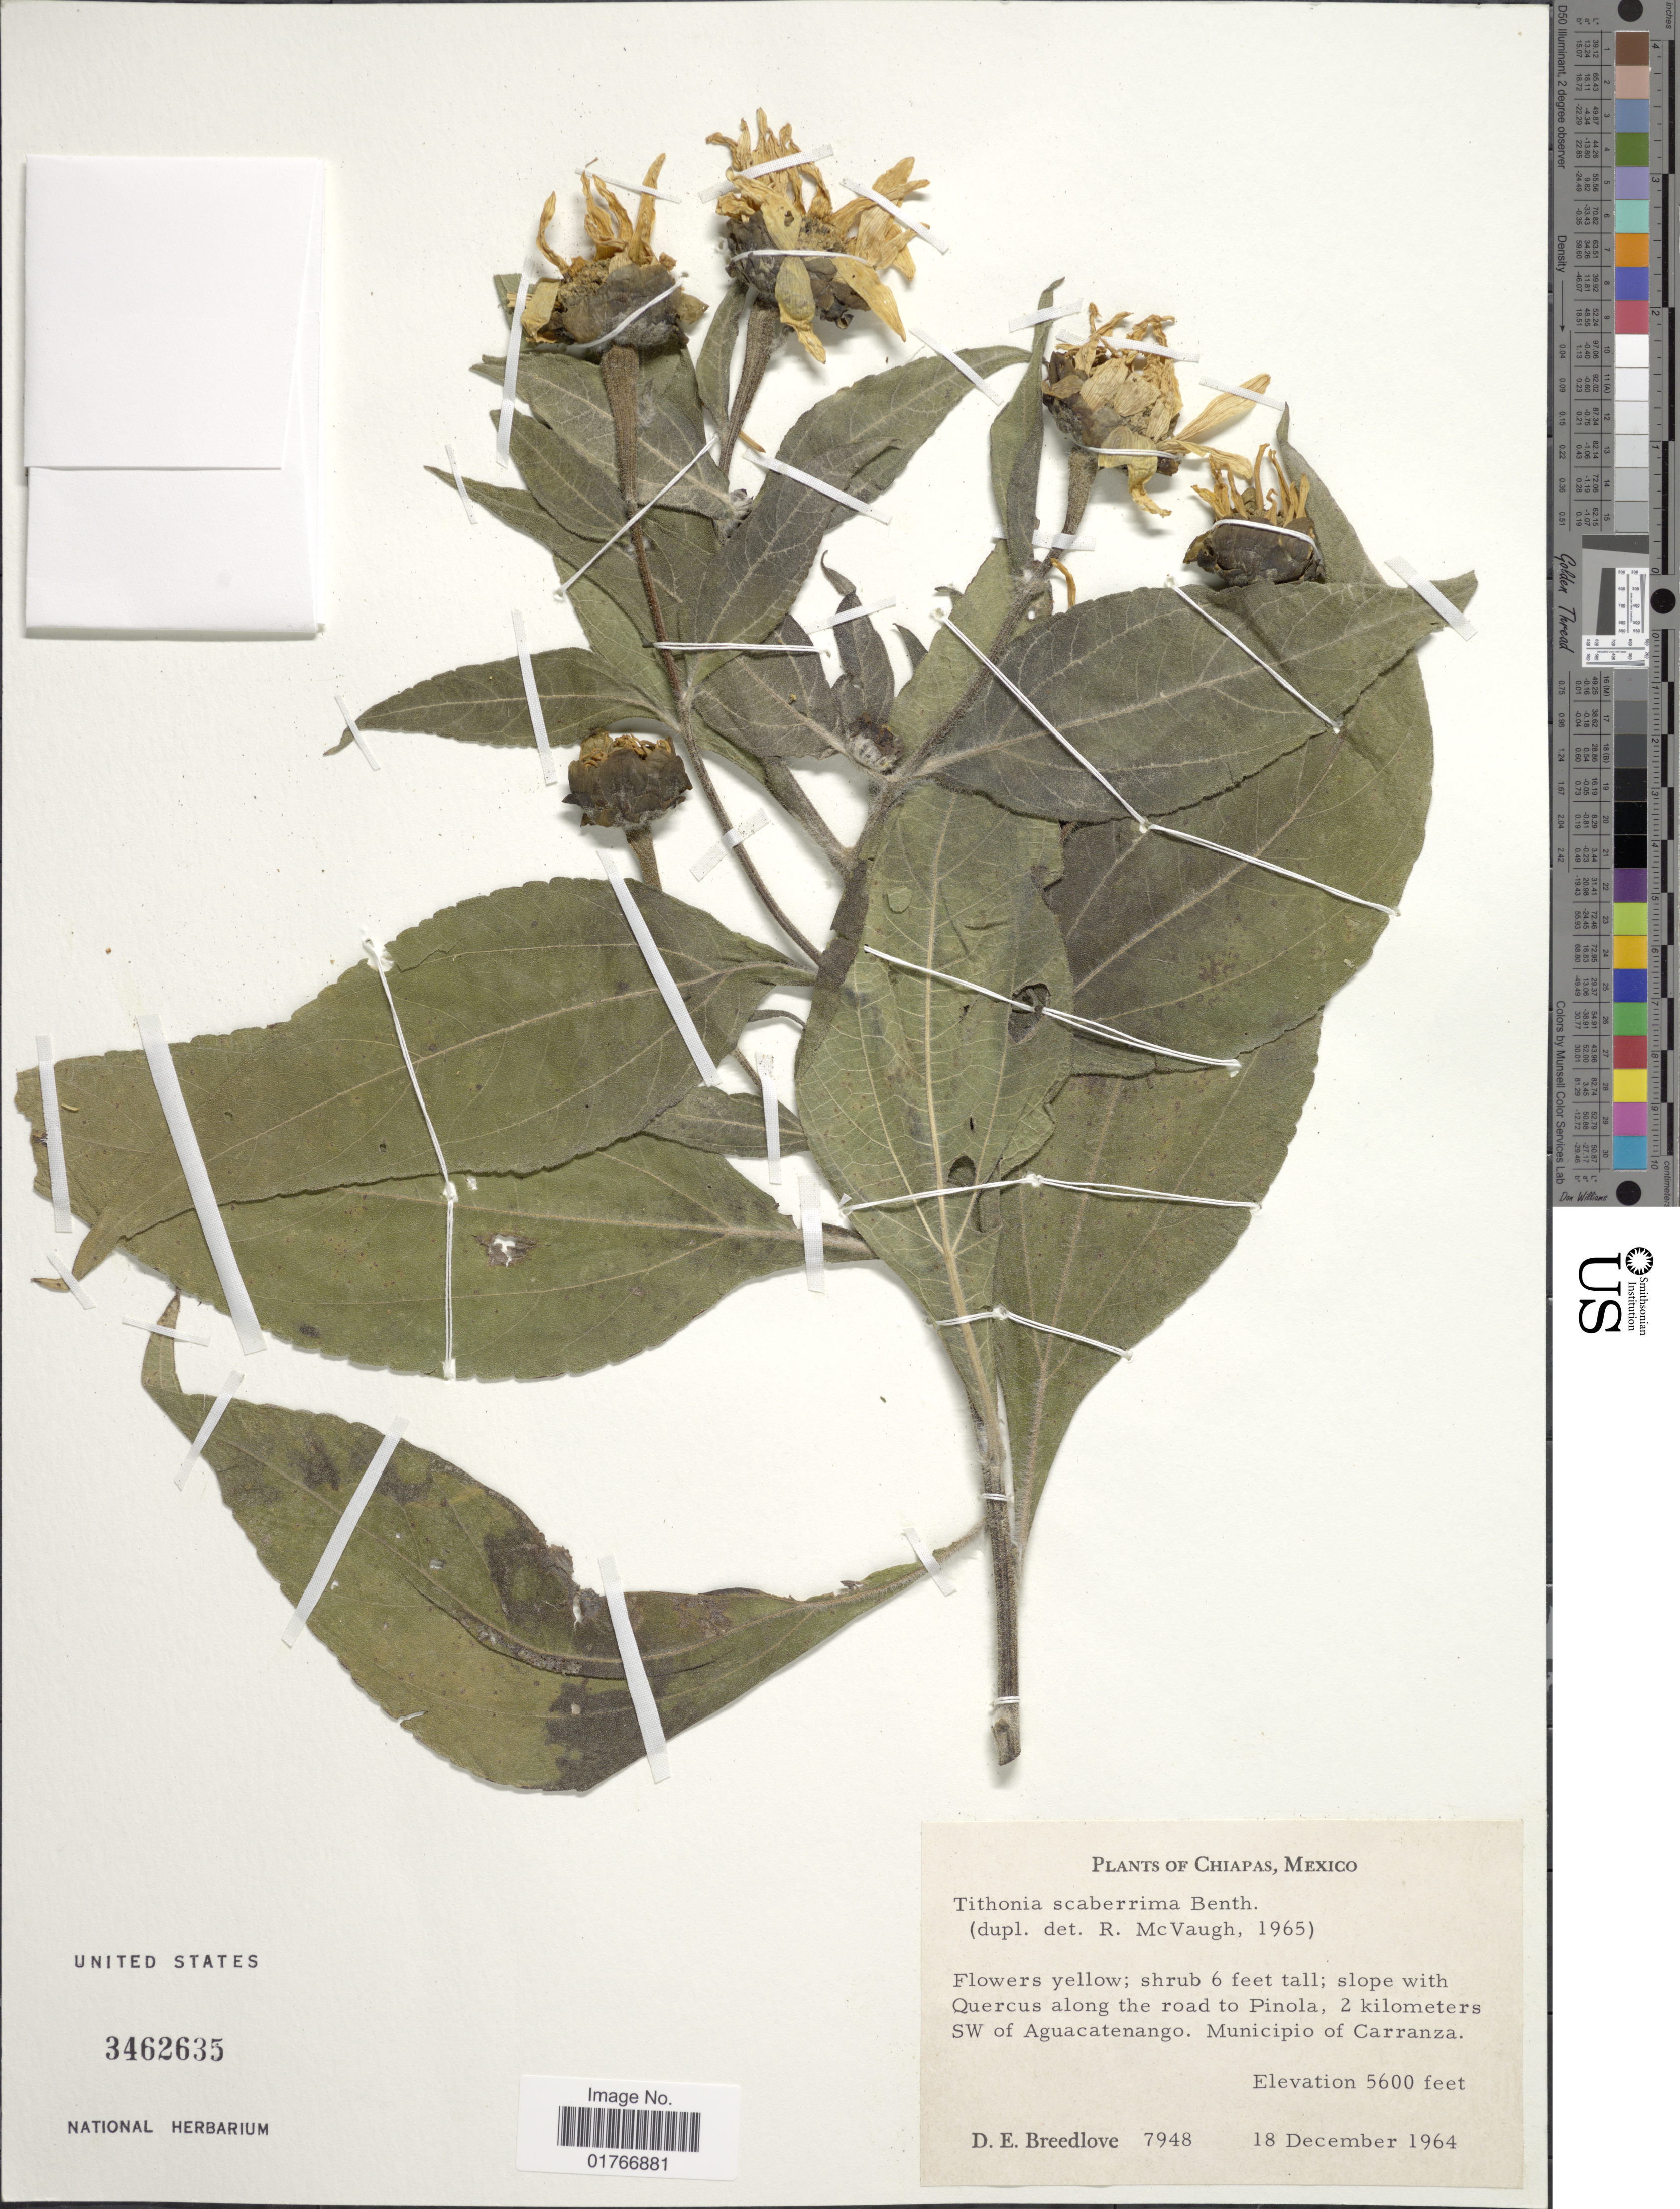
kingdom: Plantae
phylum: Tracheophyta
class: Magnoliopsida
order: Asterales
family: Asteraceae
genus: Tithonia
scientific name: Tithonia longiradiata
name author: (Bertol.) S.F. Blake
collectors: D. E. Breedlove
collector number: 7948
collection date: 1964-12-18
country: Mexico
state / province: Chiapas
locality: Along the road to Pinola, 2 kilometers SW of Aguacatenango, Municipio of Carranza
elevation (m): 1707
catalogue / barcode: US 3462635